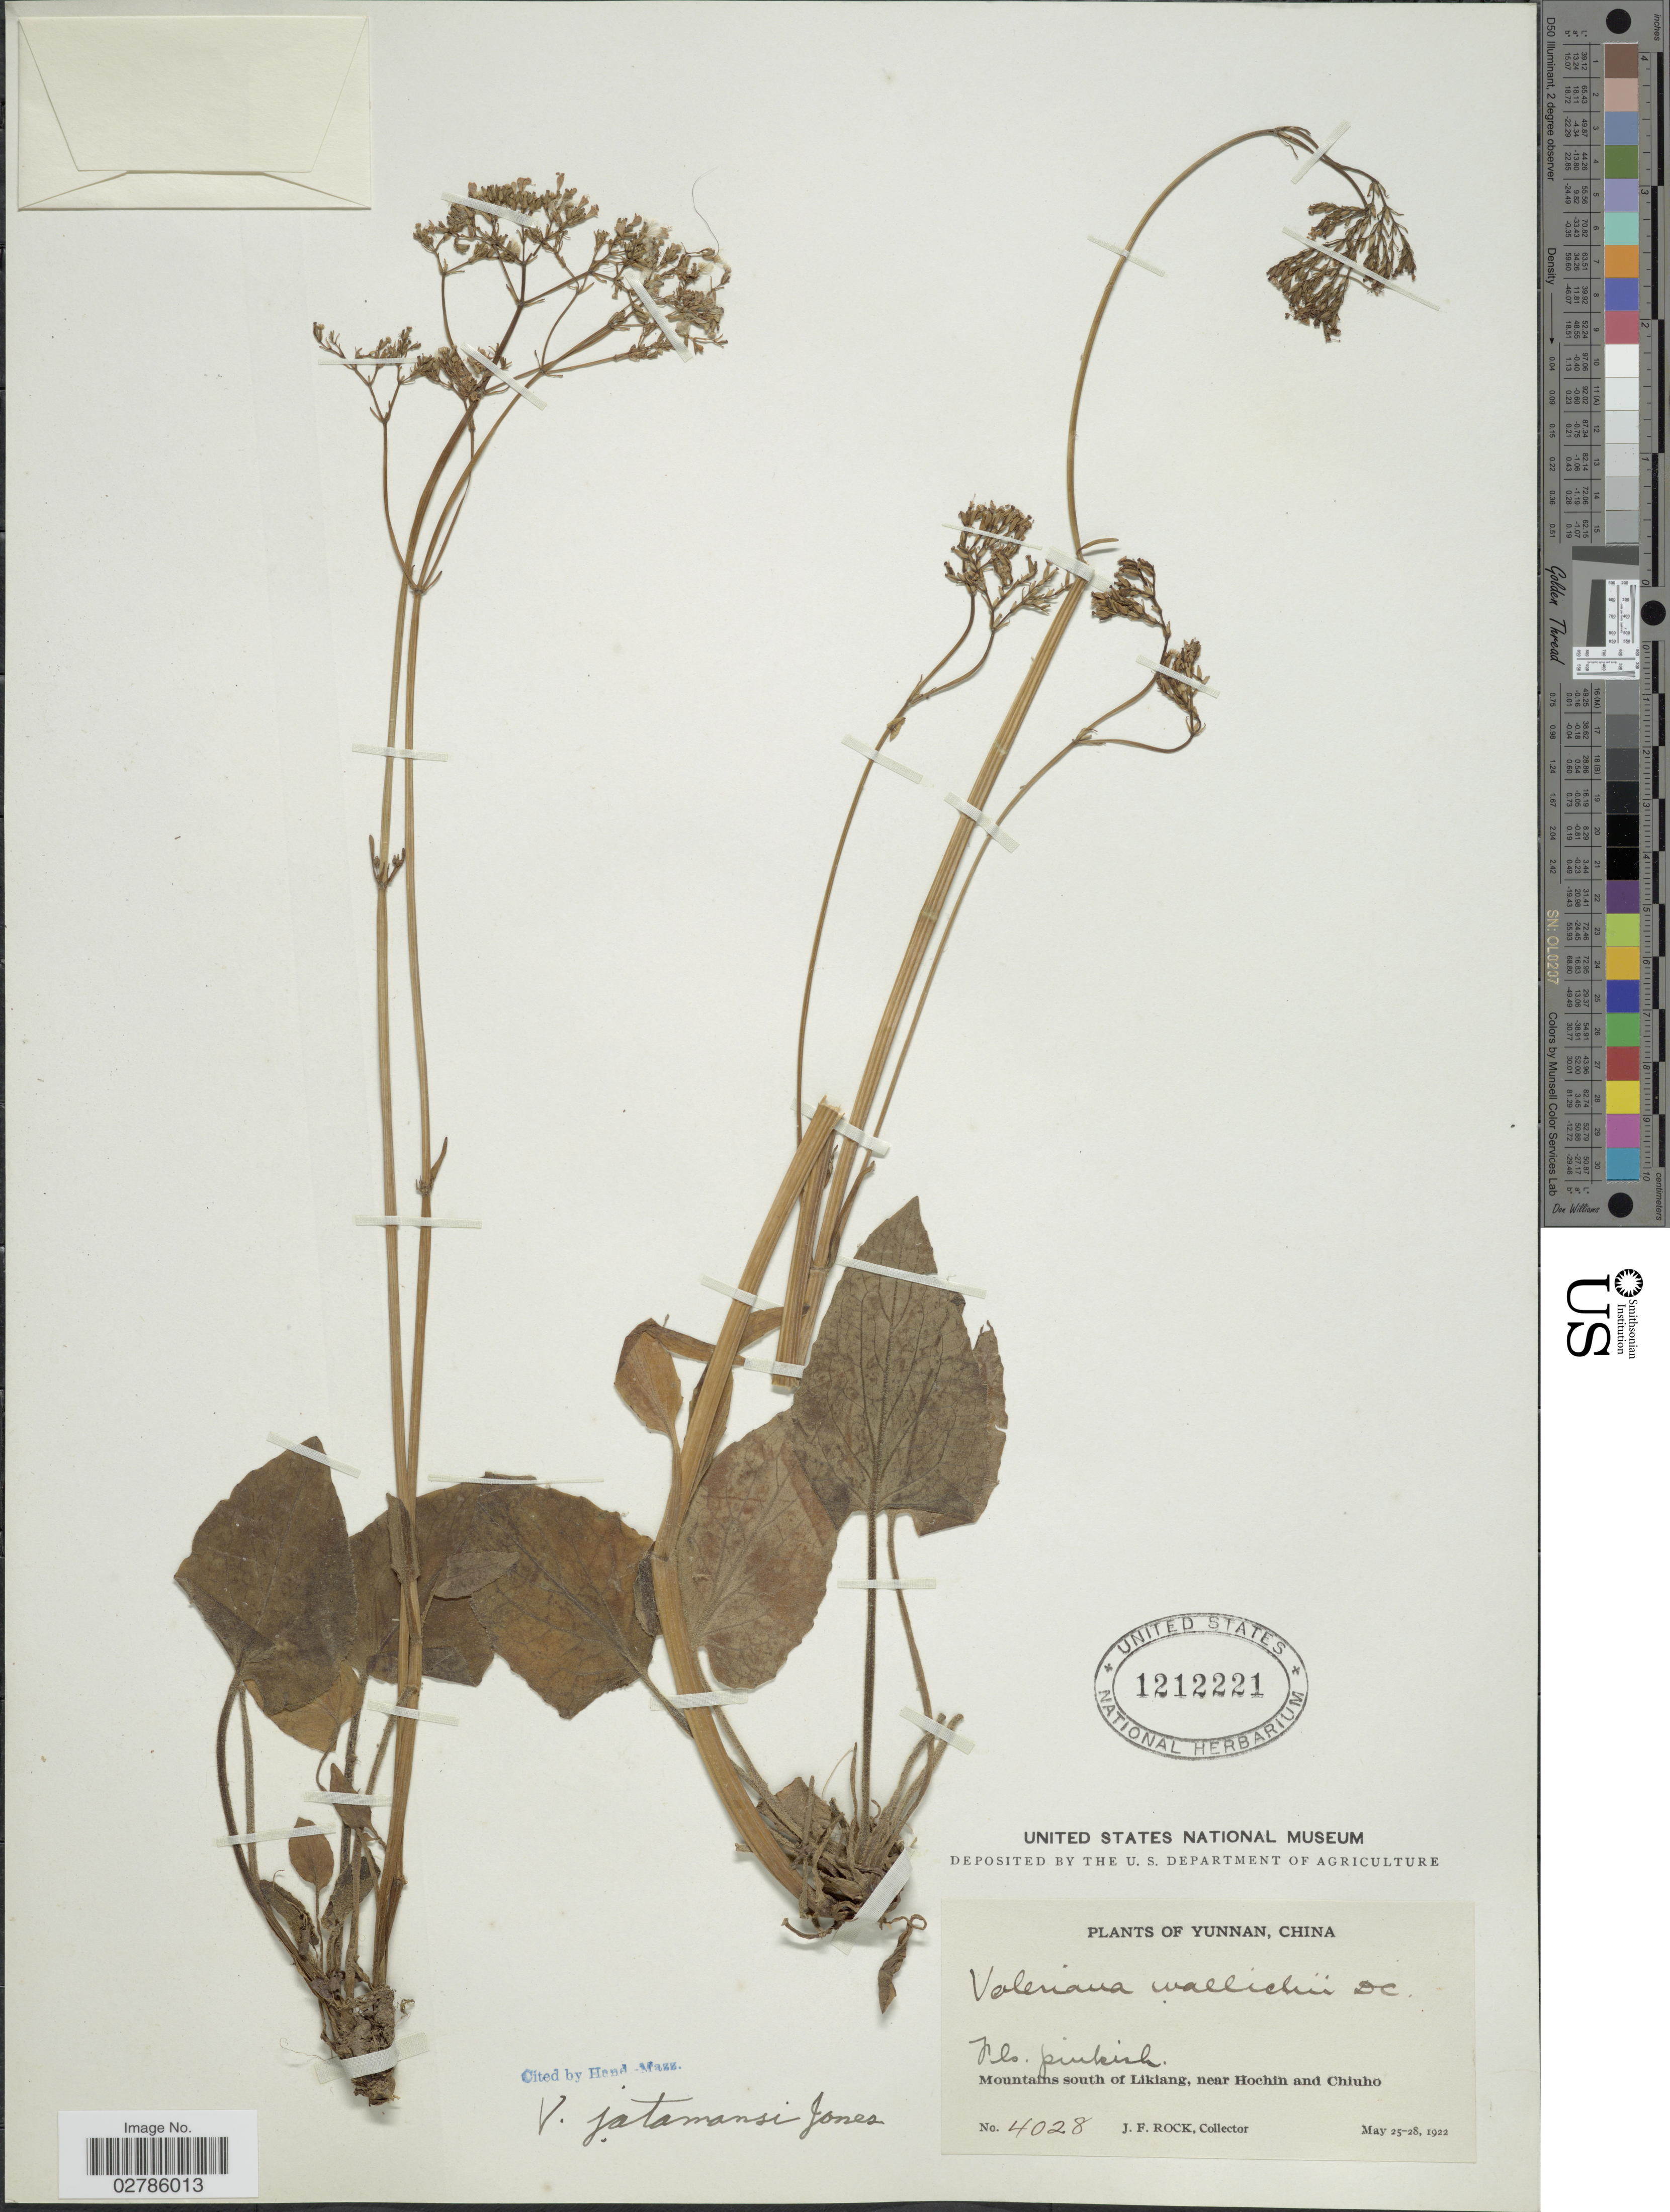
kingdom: Plantae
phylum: Tracheophyta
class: Magnoliopsida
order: Dipsacales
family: Caprifoliaceae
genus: Valeriana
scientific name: Valeriana jatamansi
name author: Jones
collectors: J. Rock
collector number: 4028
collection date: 1922-05-25/1922-05-28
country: China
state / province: Yunnan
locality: Mountains south of Likiang, near Hochin and Chiuho.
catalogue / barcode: US 1212221